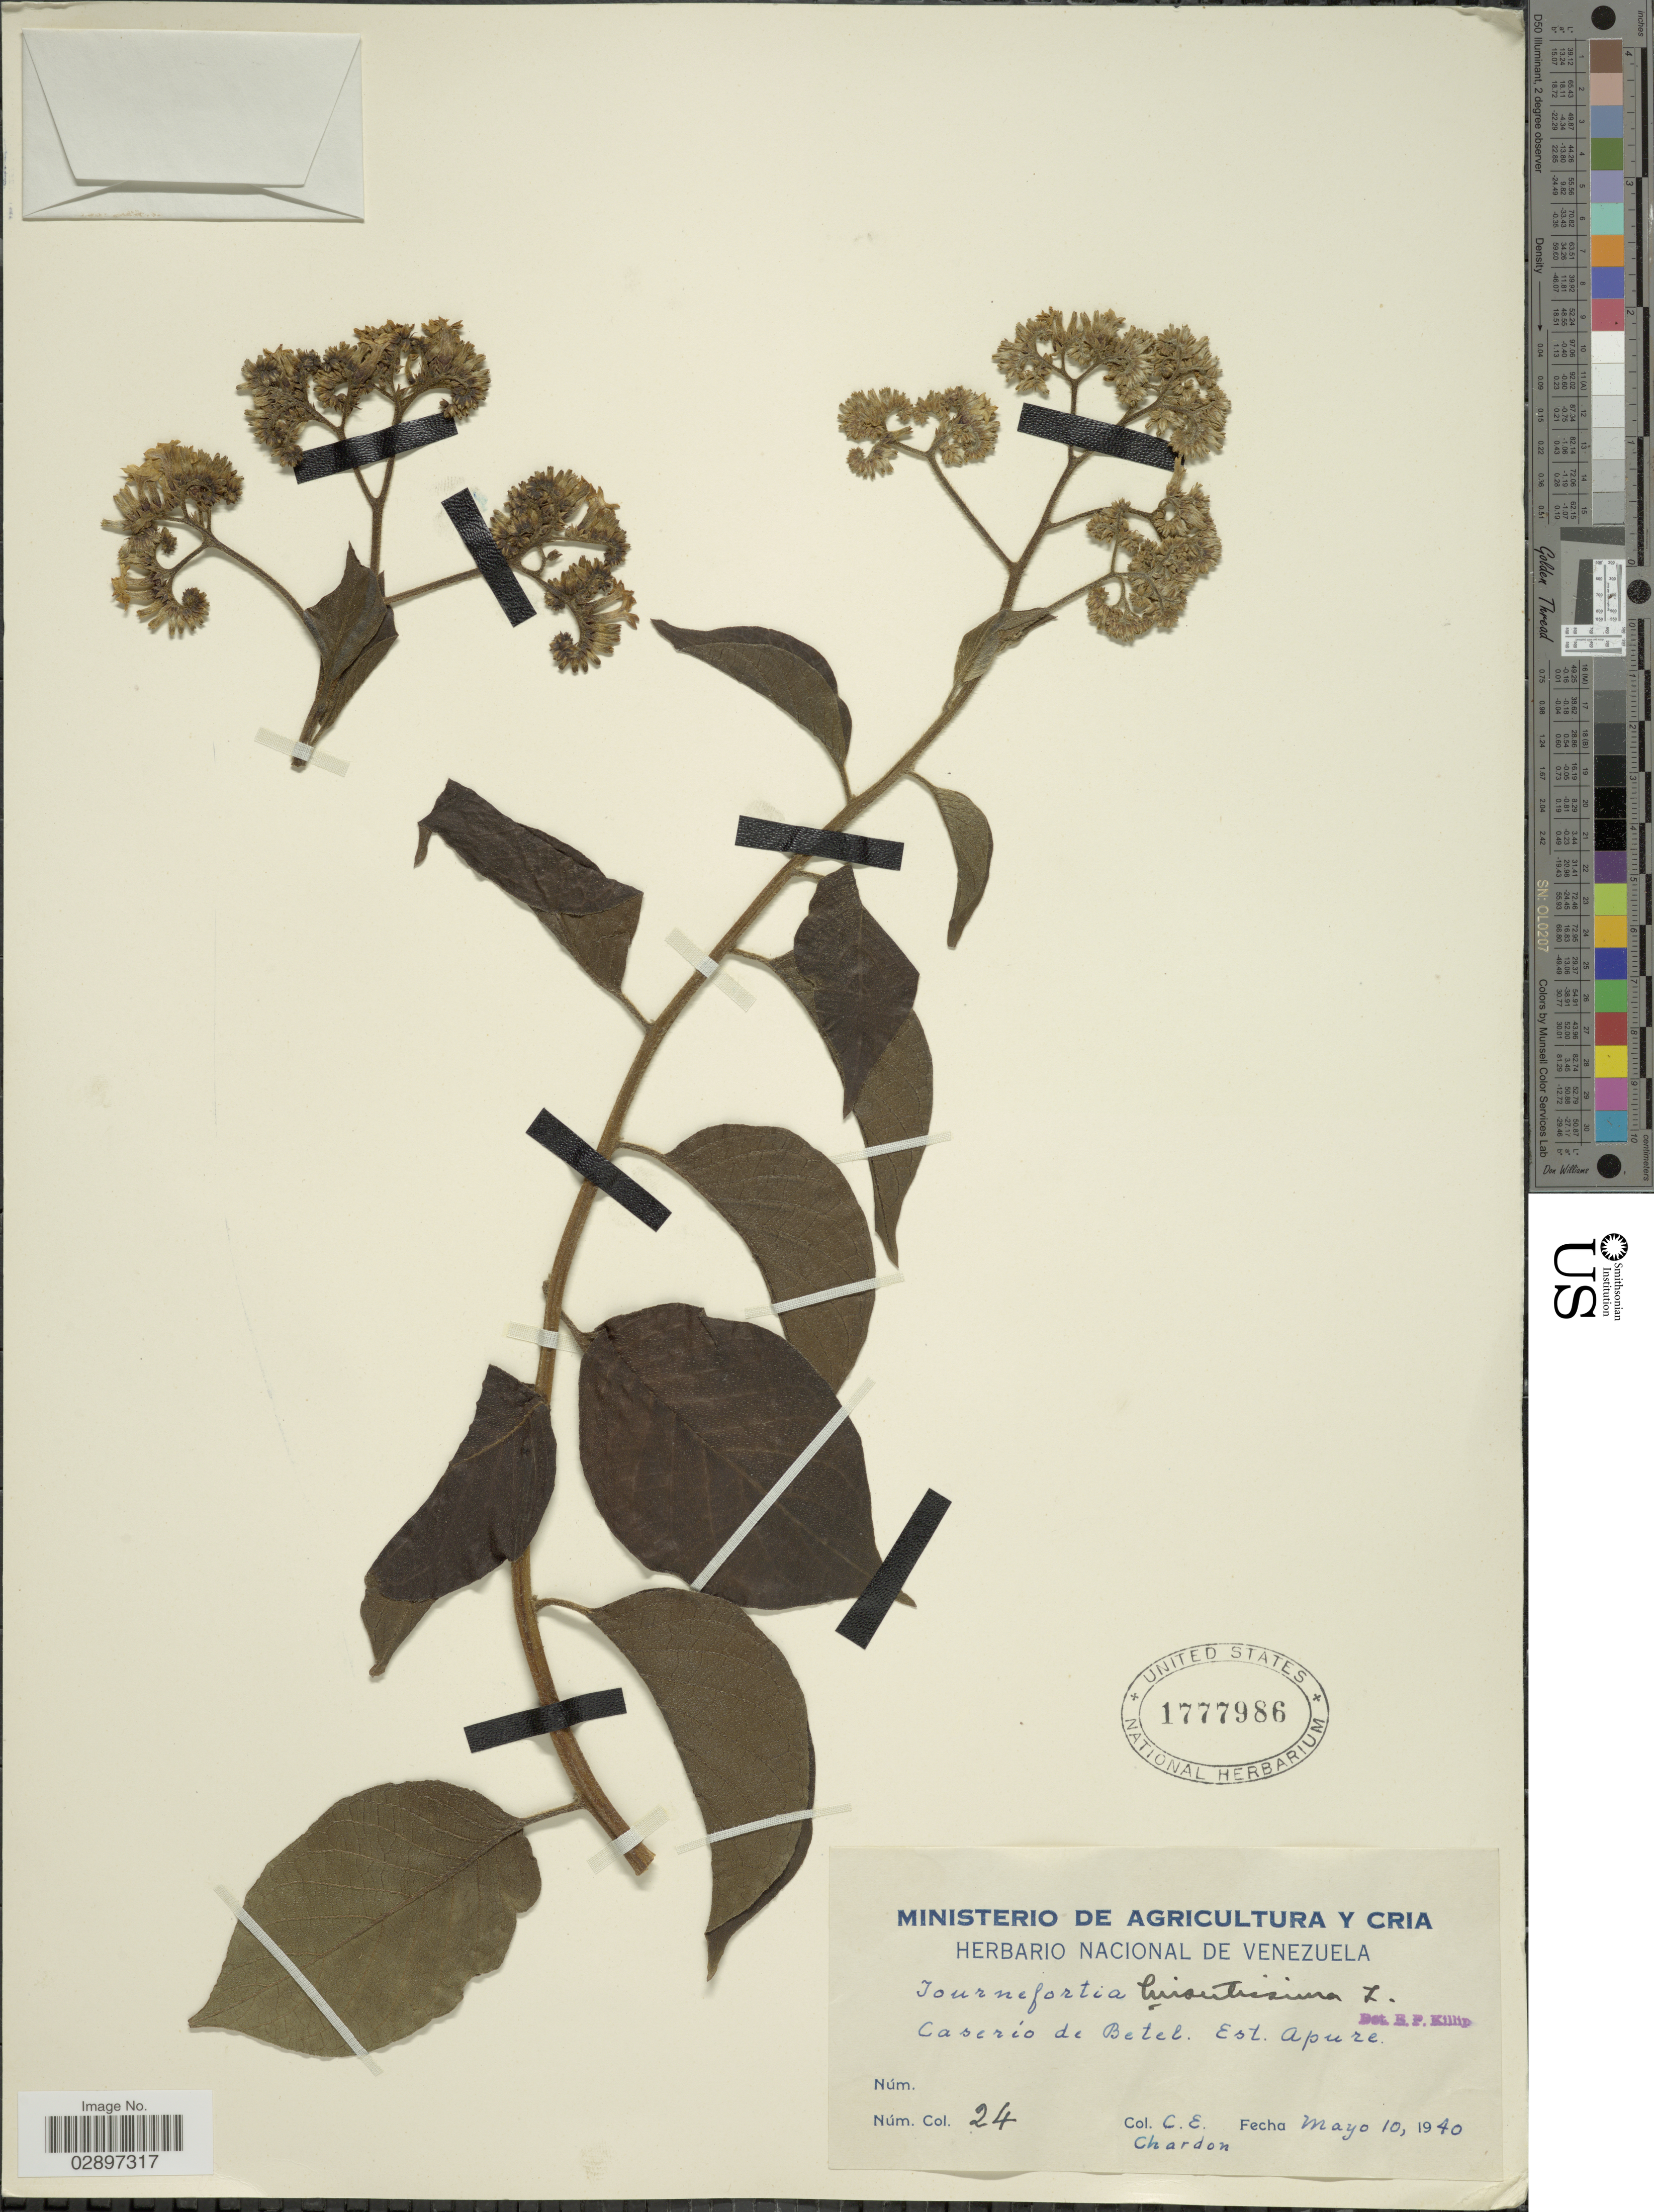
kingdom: Plantae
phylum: Tracheophyta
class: Magnoliopsida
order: Boraginales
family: Heliotropiaceae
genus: Tournefortia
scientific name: Tournefortia hirsutissima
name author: L.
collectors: C. E. Chardón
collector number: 24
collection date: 1940-05-10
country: Venezuela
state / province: Apure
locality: Caserío de Betel. Est. Apure.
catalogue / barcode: US 1777986